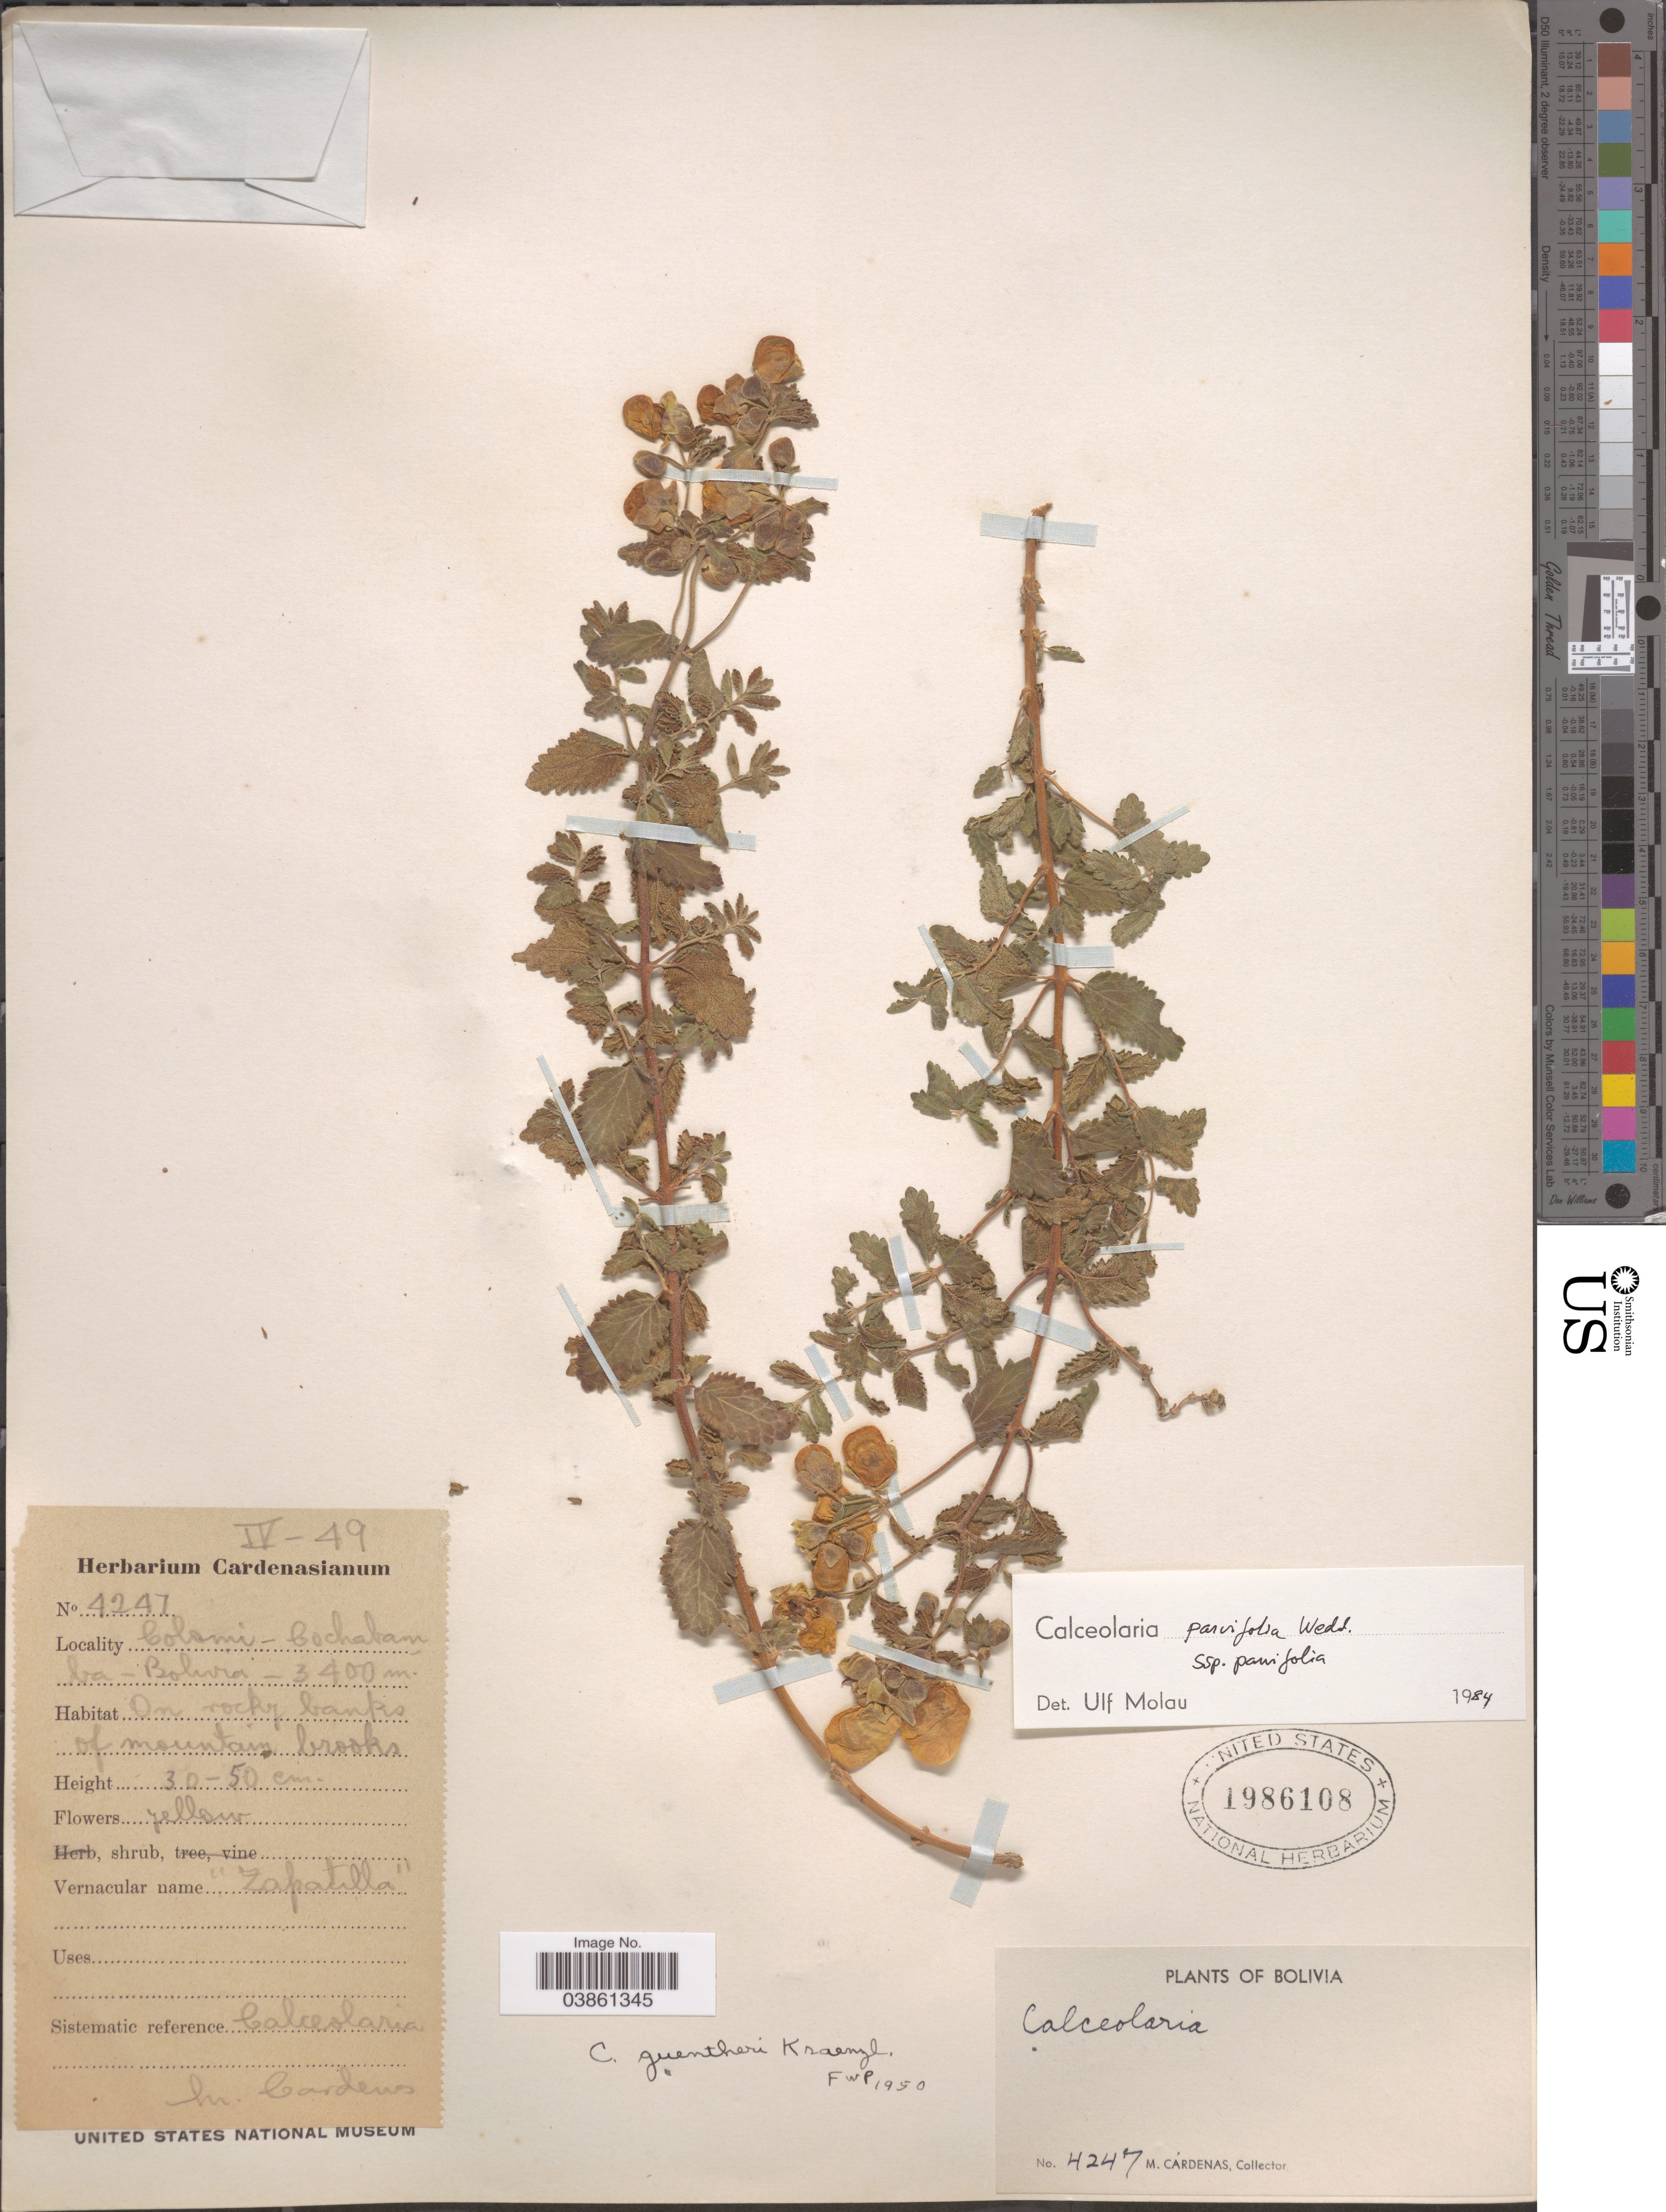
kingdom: Plantae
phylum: Tracheophyta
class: Magnoliopsida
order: Lamiales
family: Calceolariaceae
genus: Calceolaria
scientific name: Calceolaria parvifolia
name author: Wedd.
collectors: M. Cárdenas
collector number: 4247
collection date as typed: Transcribed d/m/y: /4/49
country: Bolivia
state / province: Cochabamba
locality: Colomi. On rocky banks of mountains brooks.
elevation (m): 3400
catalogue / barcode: US 1986108